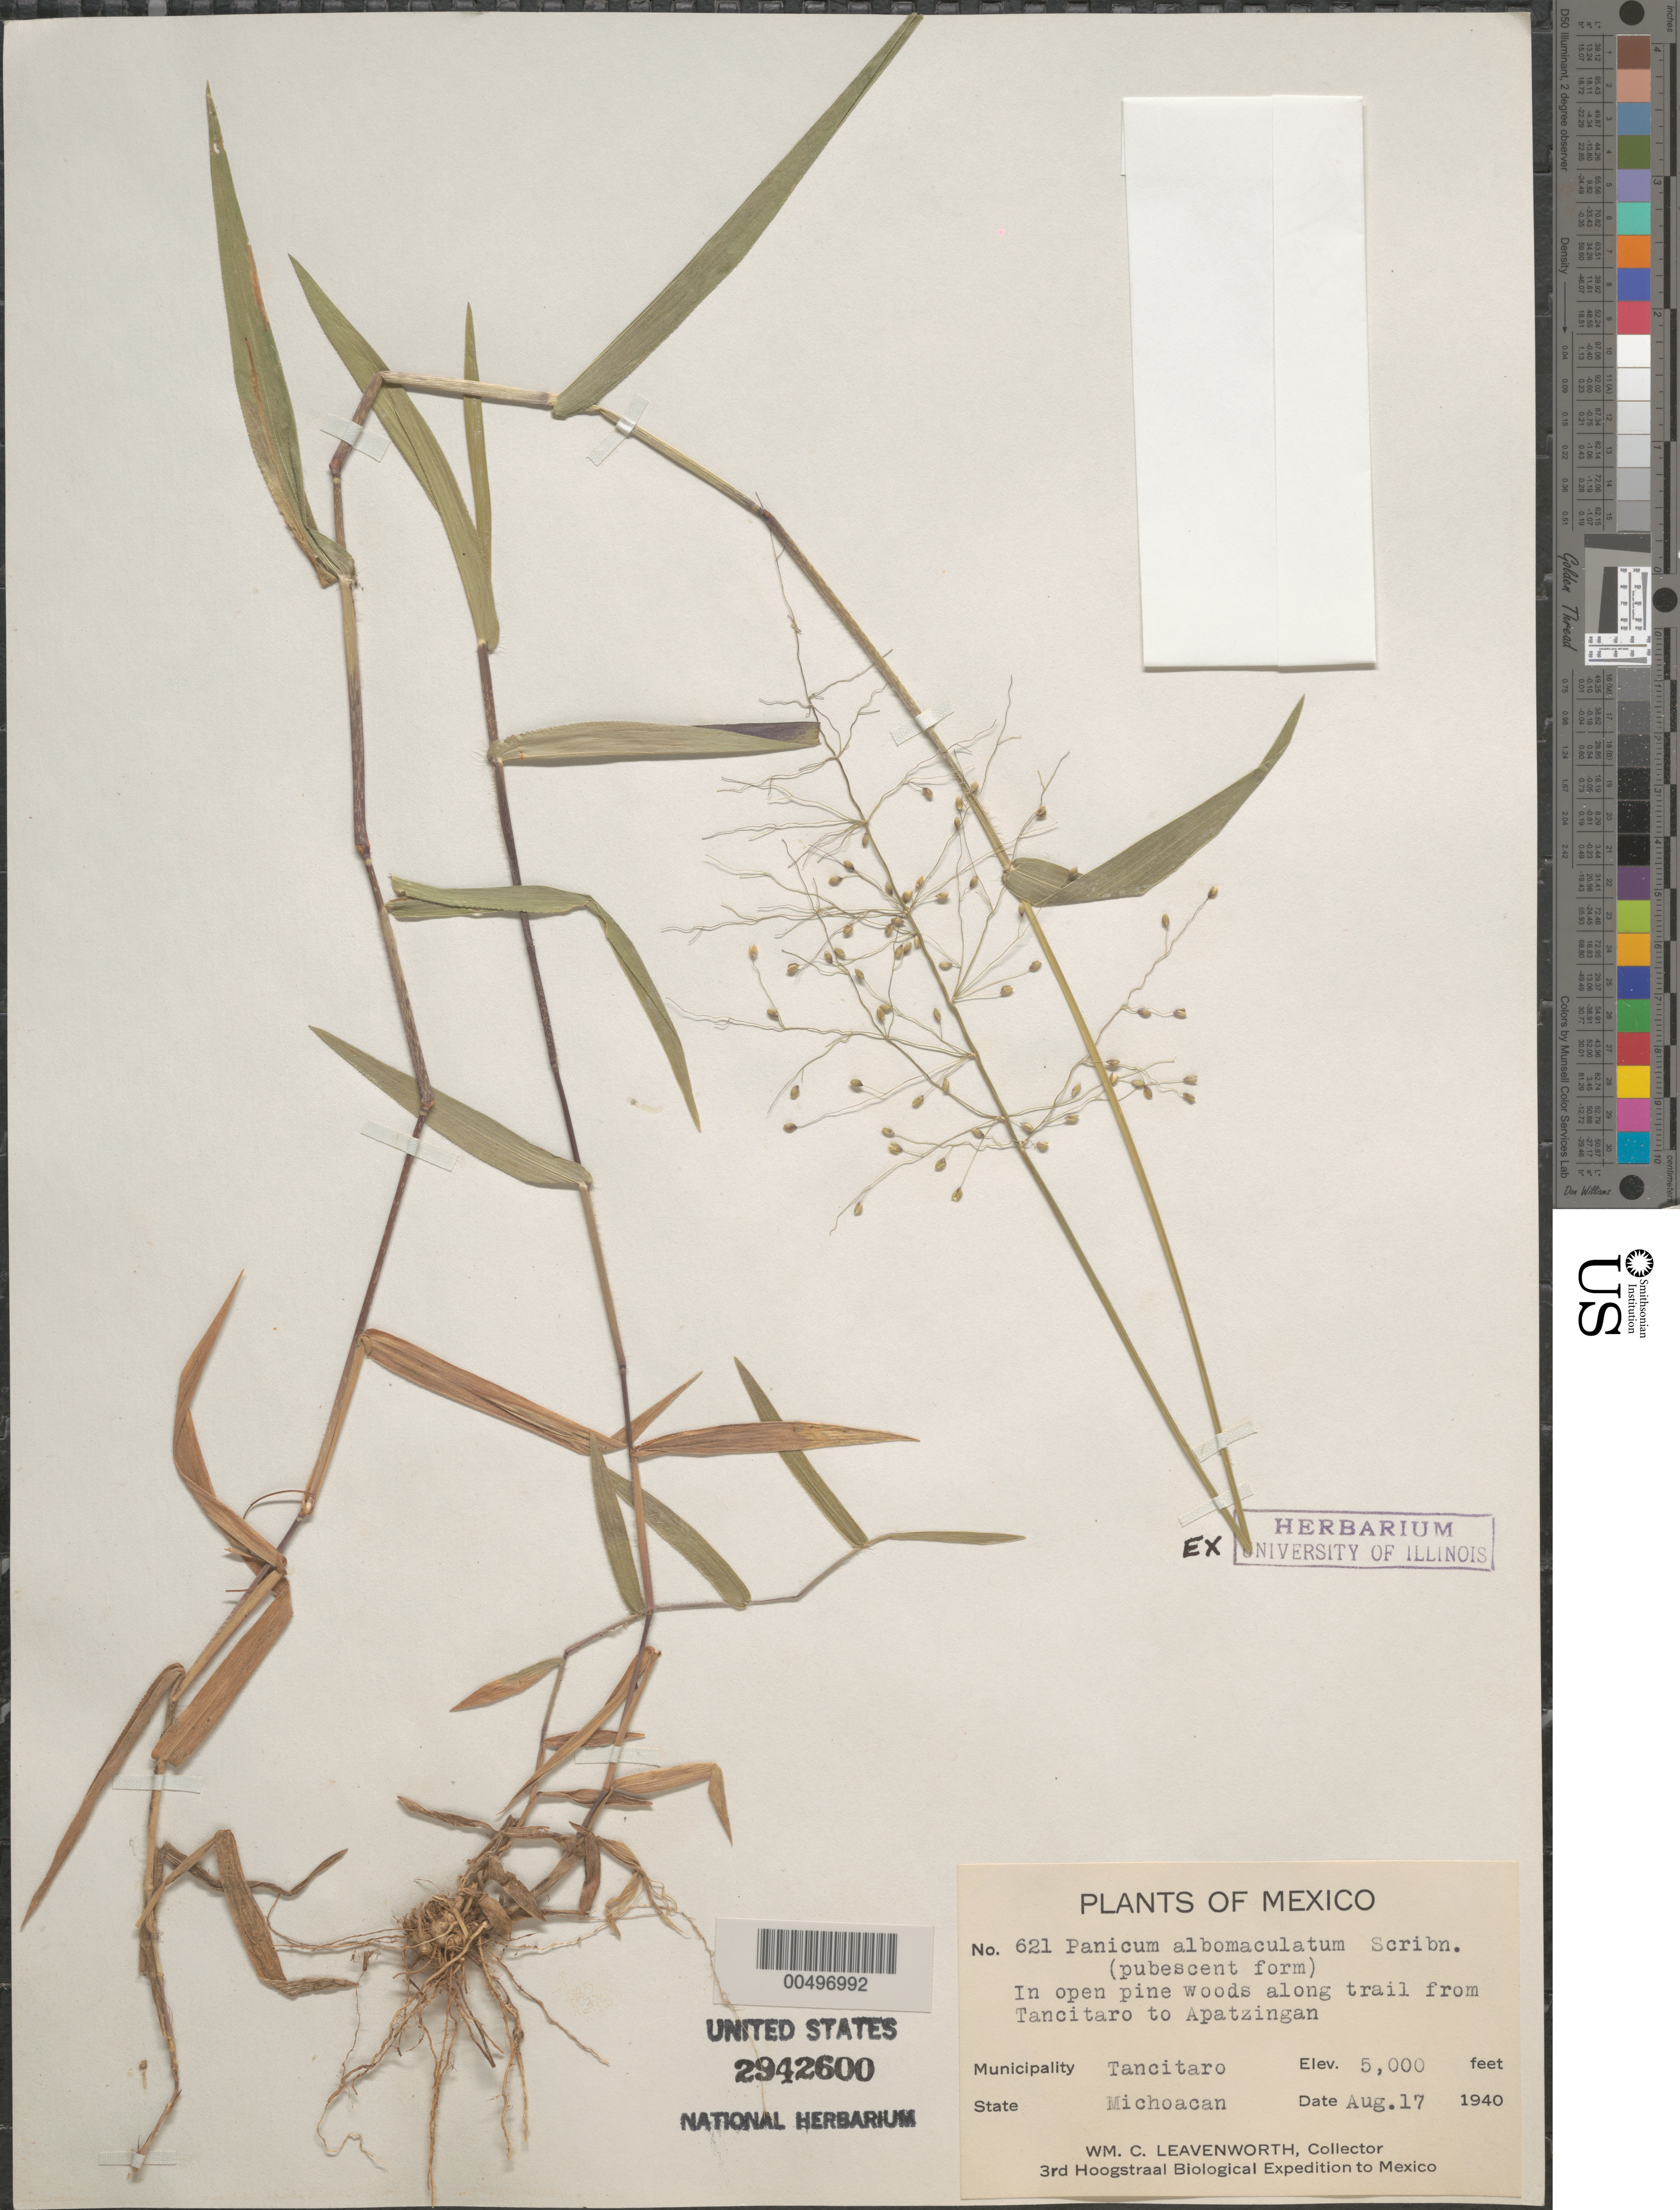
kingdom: Plantae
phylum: Tracheophyta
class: Liliopsida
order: Poales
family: Poaceae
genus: Dichanthelium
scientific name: Dichanthelium albomaculatum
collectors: W. C. Leavenworth & -. Leavenworth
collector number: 621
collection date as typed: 17 Aug 1940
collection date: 1940-08-17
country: Mexico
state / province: Michoacán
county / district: Tancitaro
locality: Along trail from Tancitaro to Apatzingan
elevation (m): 1524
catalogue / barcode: US 2942600